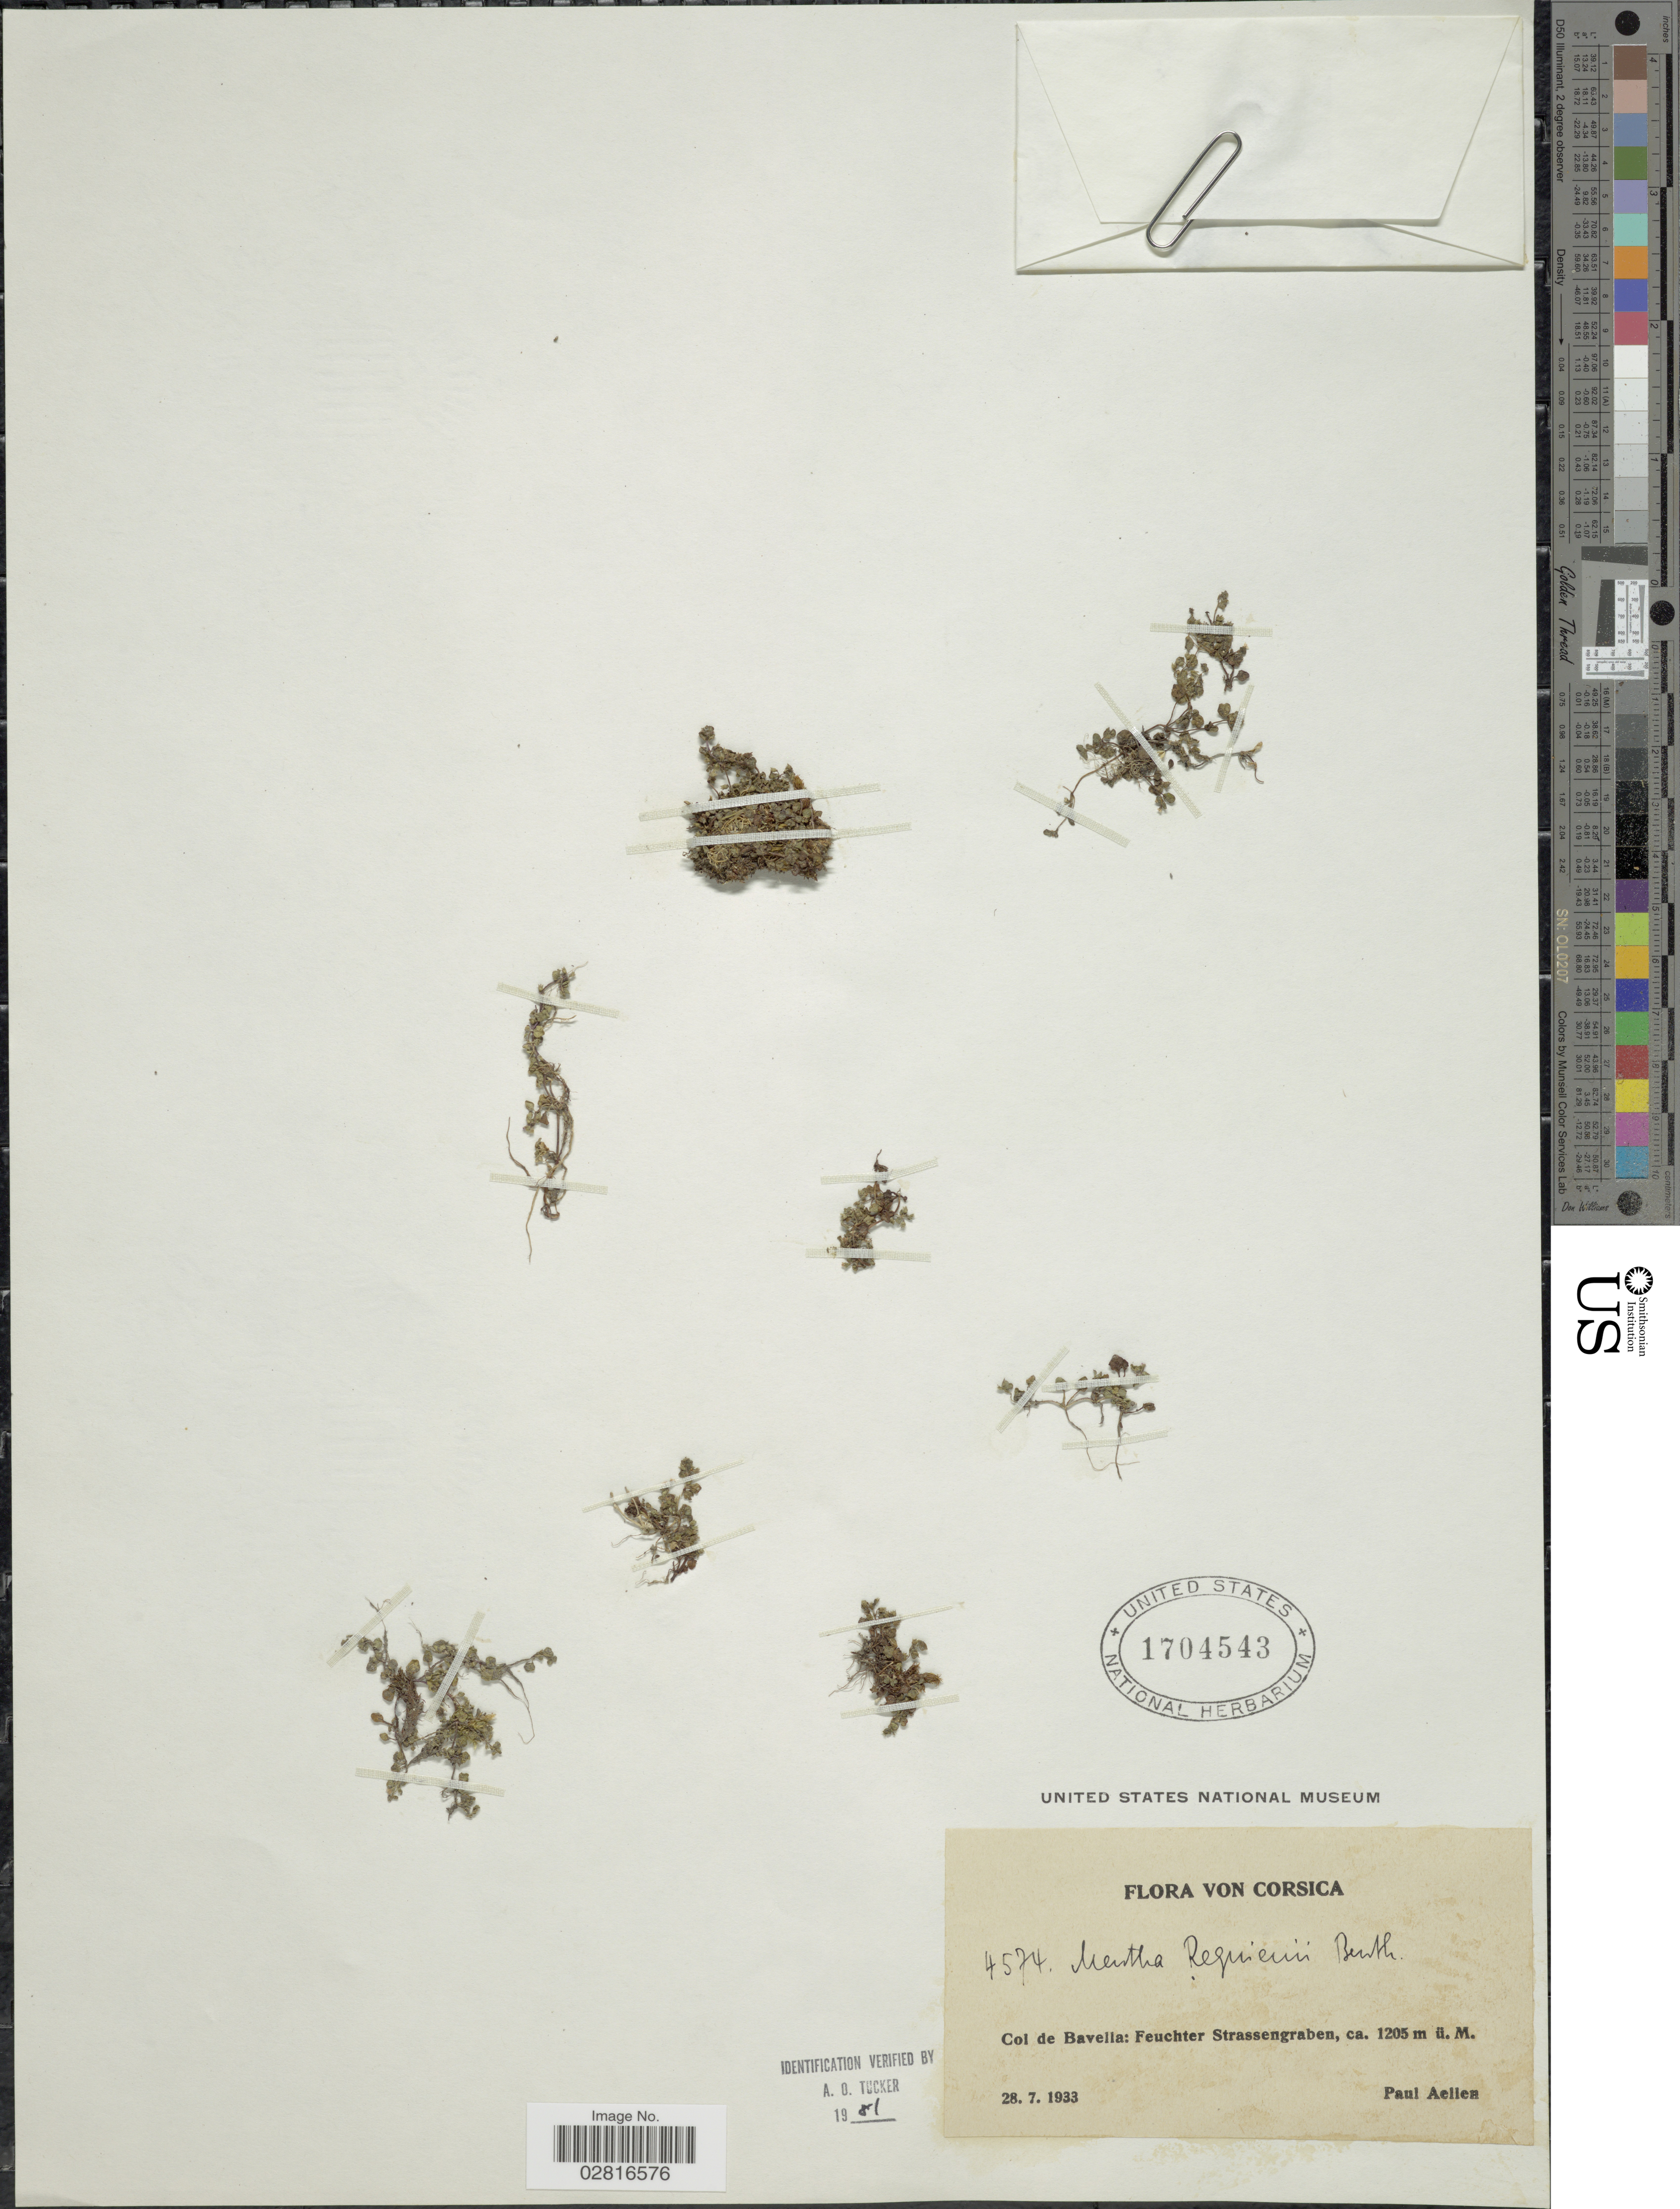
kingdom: Plantae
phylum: Tracheophyta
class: Magnoliopsida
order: Lamiales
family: Lamiaceae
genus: Mentha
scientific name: Mentha requienii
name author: Benth.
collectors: P. Aellen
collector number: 4574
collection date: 1933-07-28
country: France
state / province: Corsica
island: Corse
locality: Col de Bavella: Feuchter Strassengraben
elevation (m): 1205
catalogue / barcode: US 1704543